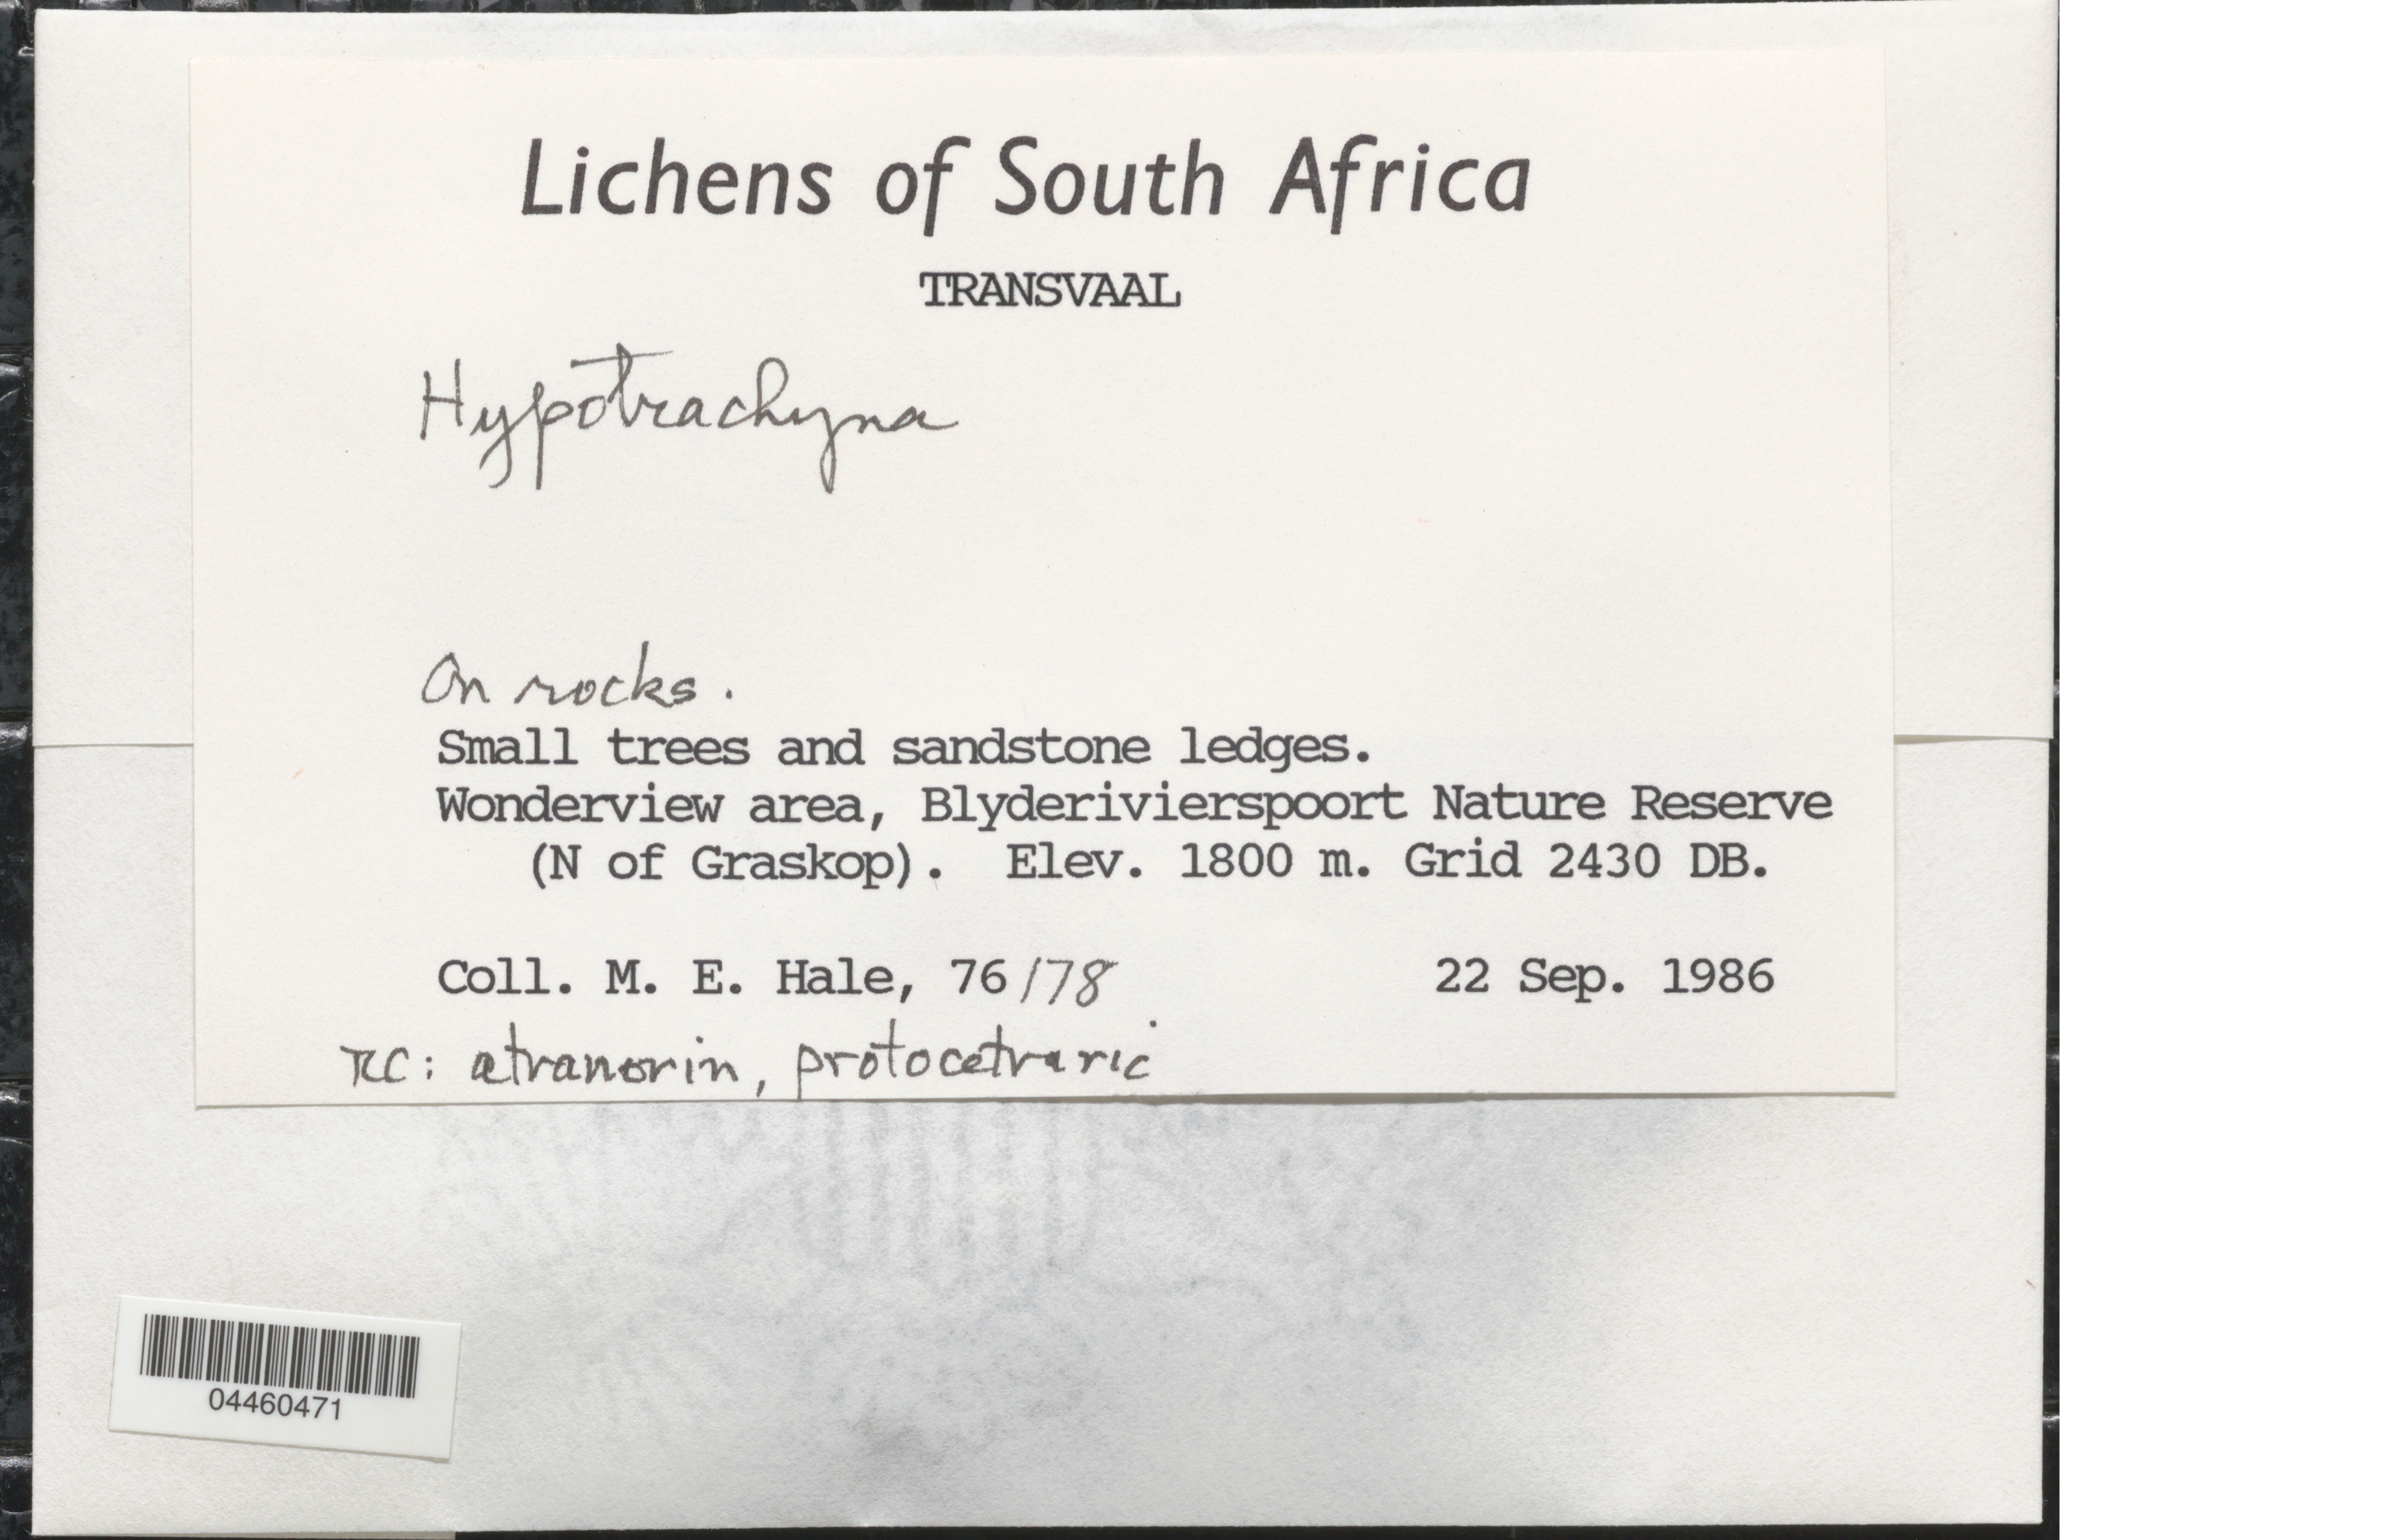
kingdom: Fungi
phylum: Ascomycota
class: Lecanoromycetes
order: Lecanorales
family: Parmeliaceae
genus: Hypotrachyna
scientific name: Hypotrachyna sp.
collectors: M. Hale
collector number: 76178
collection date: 1986-09-22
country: South Africa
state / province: Mpumalanga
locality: Transvaal. Wonderview area, Blyderivierspoort Nature Reserve (N of Graskop). Grid 2430 DB.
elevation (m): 1800